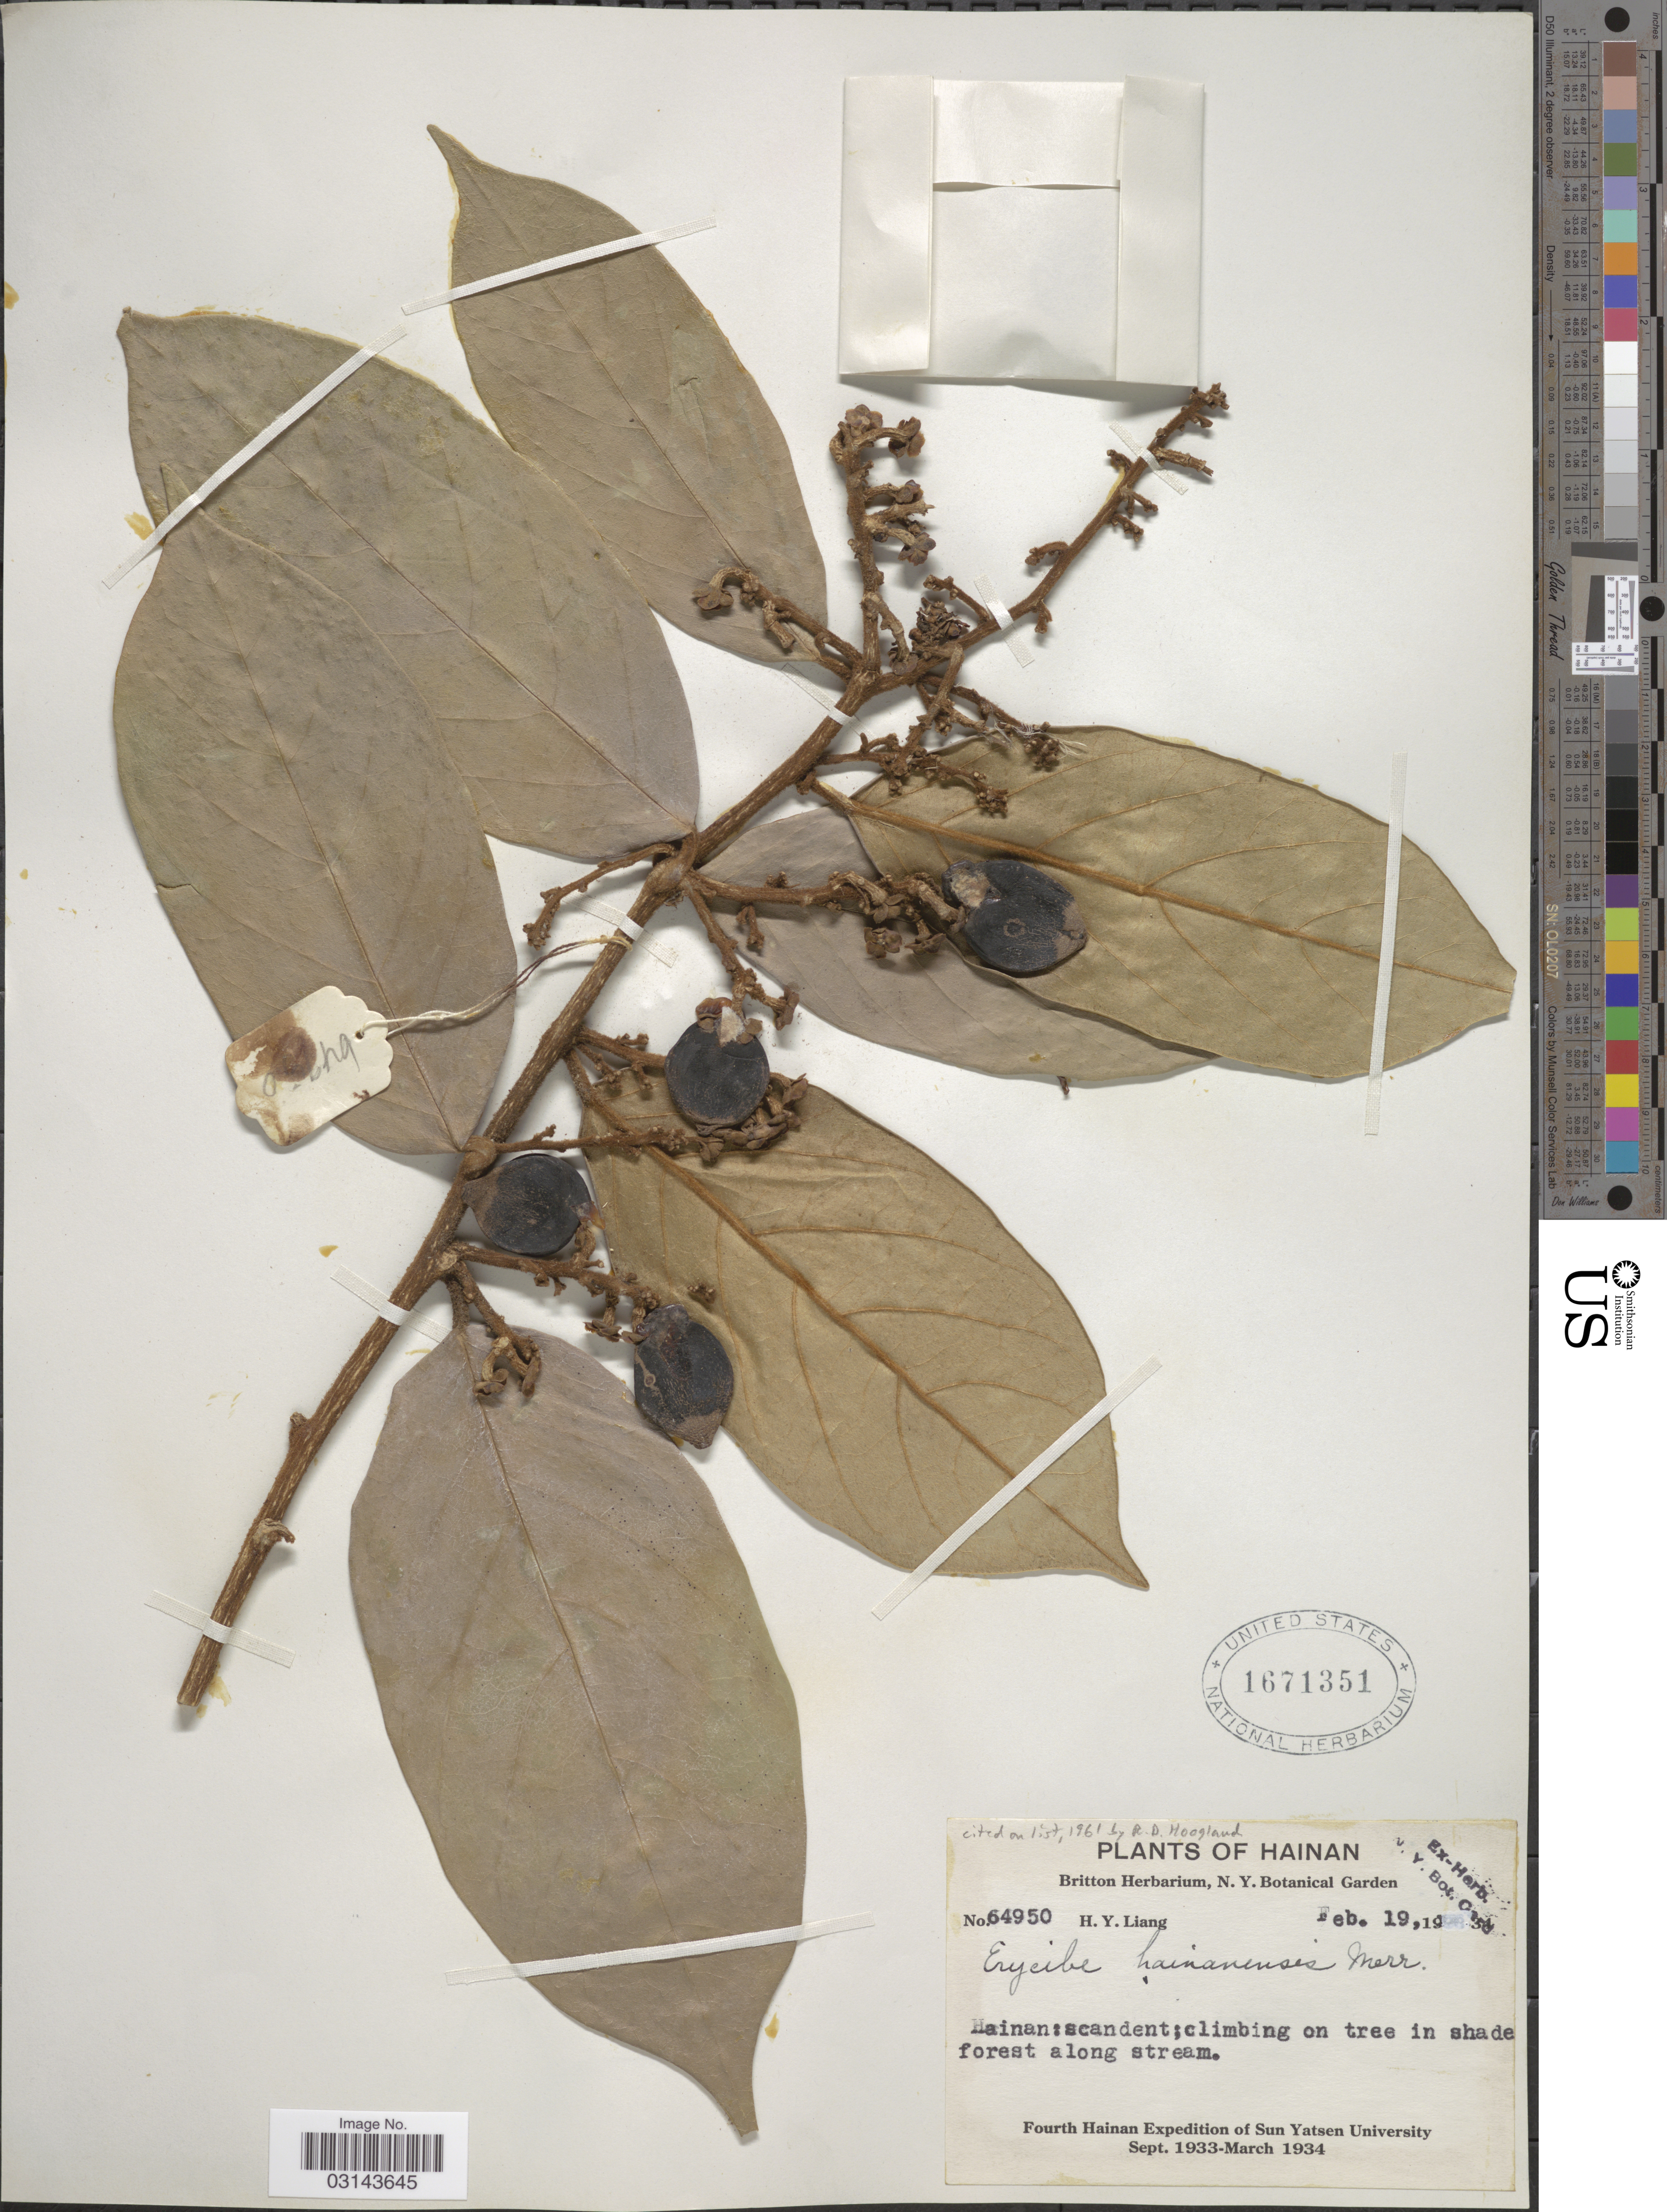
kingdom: Plantae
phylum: Tracheophyta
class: Magnoliopsida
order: Solanales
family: Convolvulaceae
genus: Erycibe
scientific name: Erycibe hainanensis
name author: Merr.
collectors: H. Y. Liang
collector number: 64950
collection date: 1934-02-19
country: China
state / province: Hainan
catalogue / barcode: US 1671351